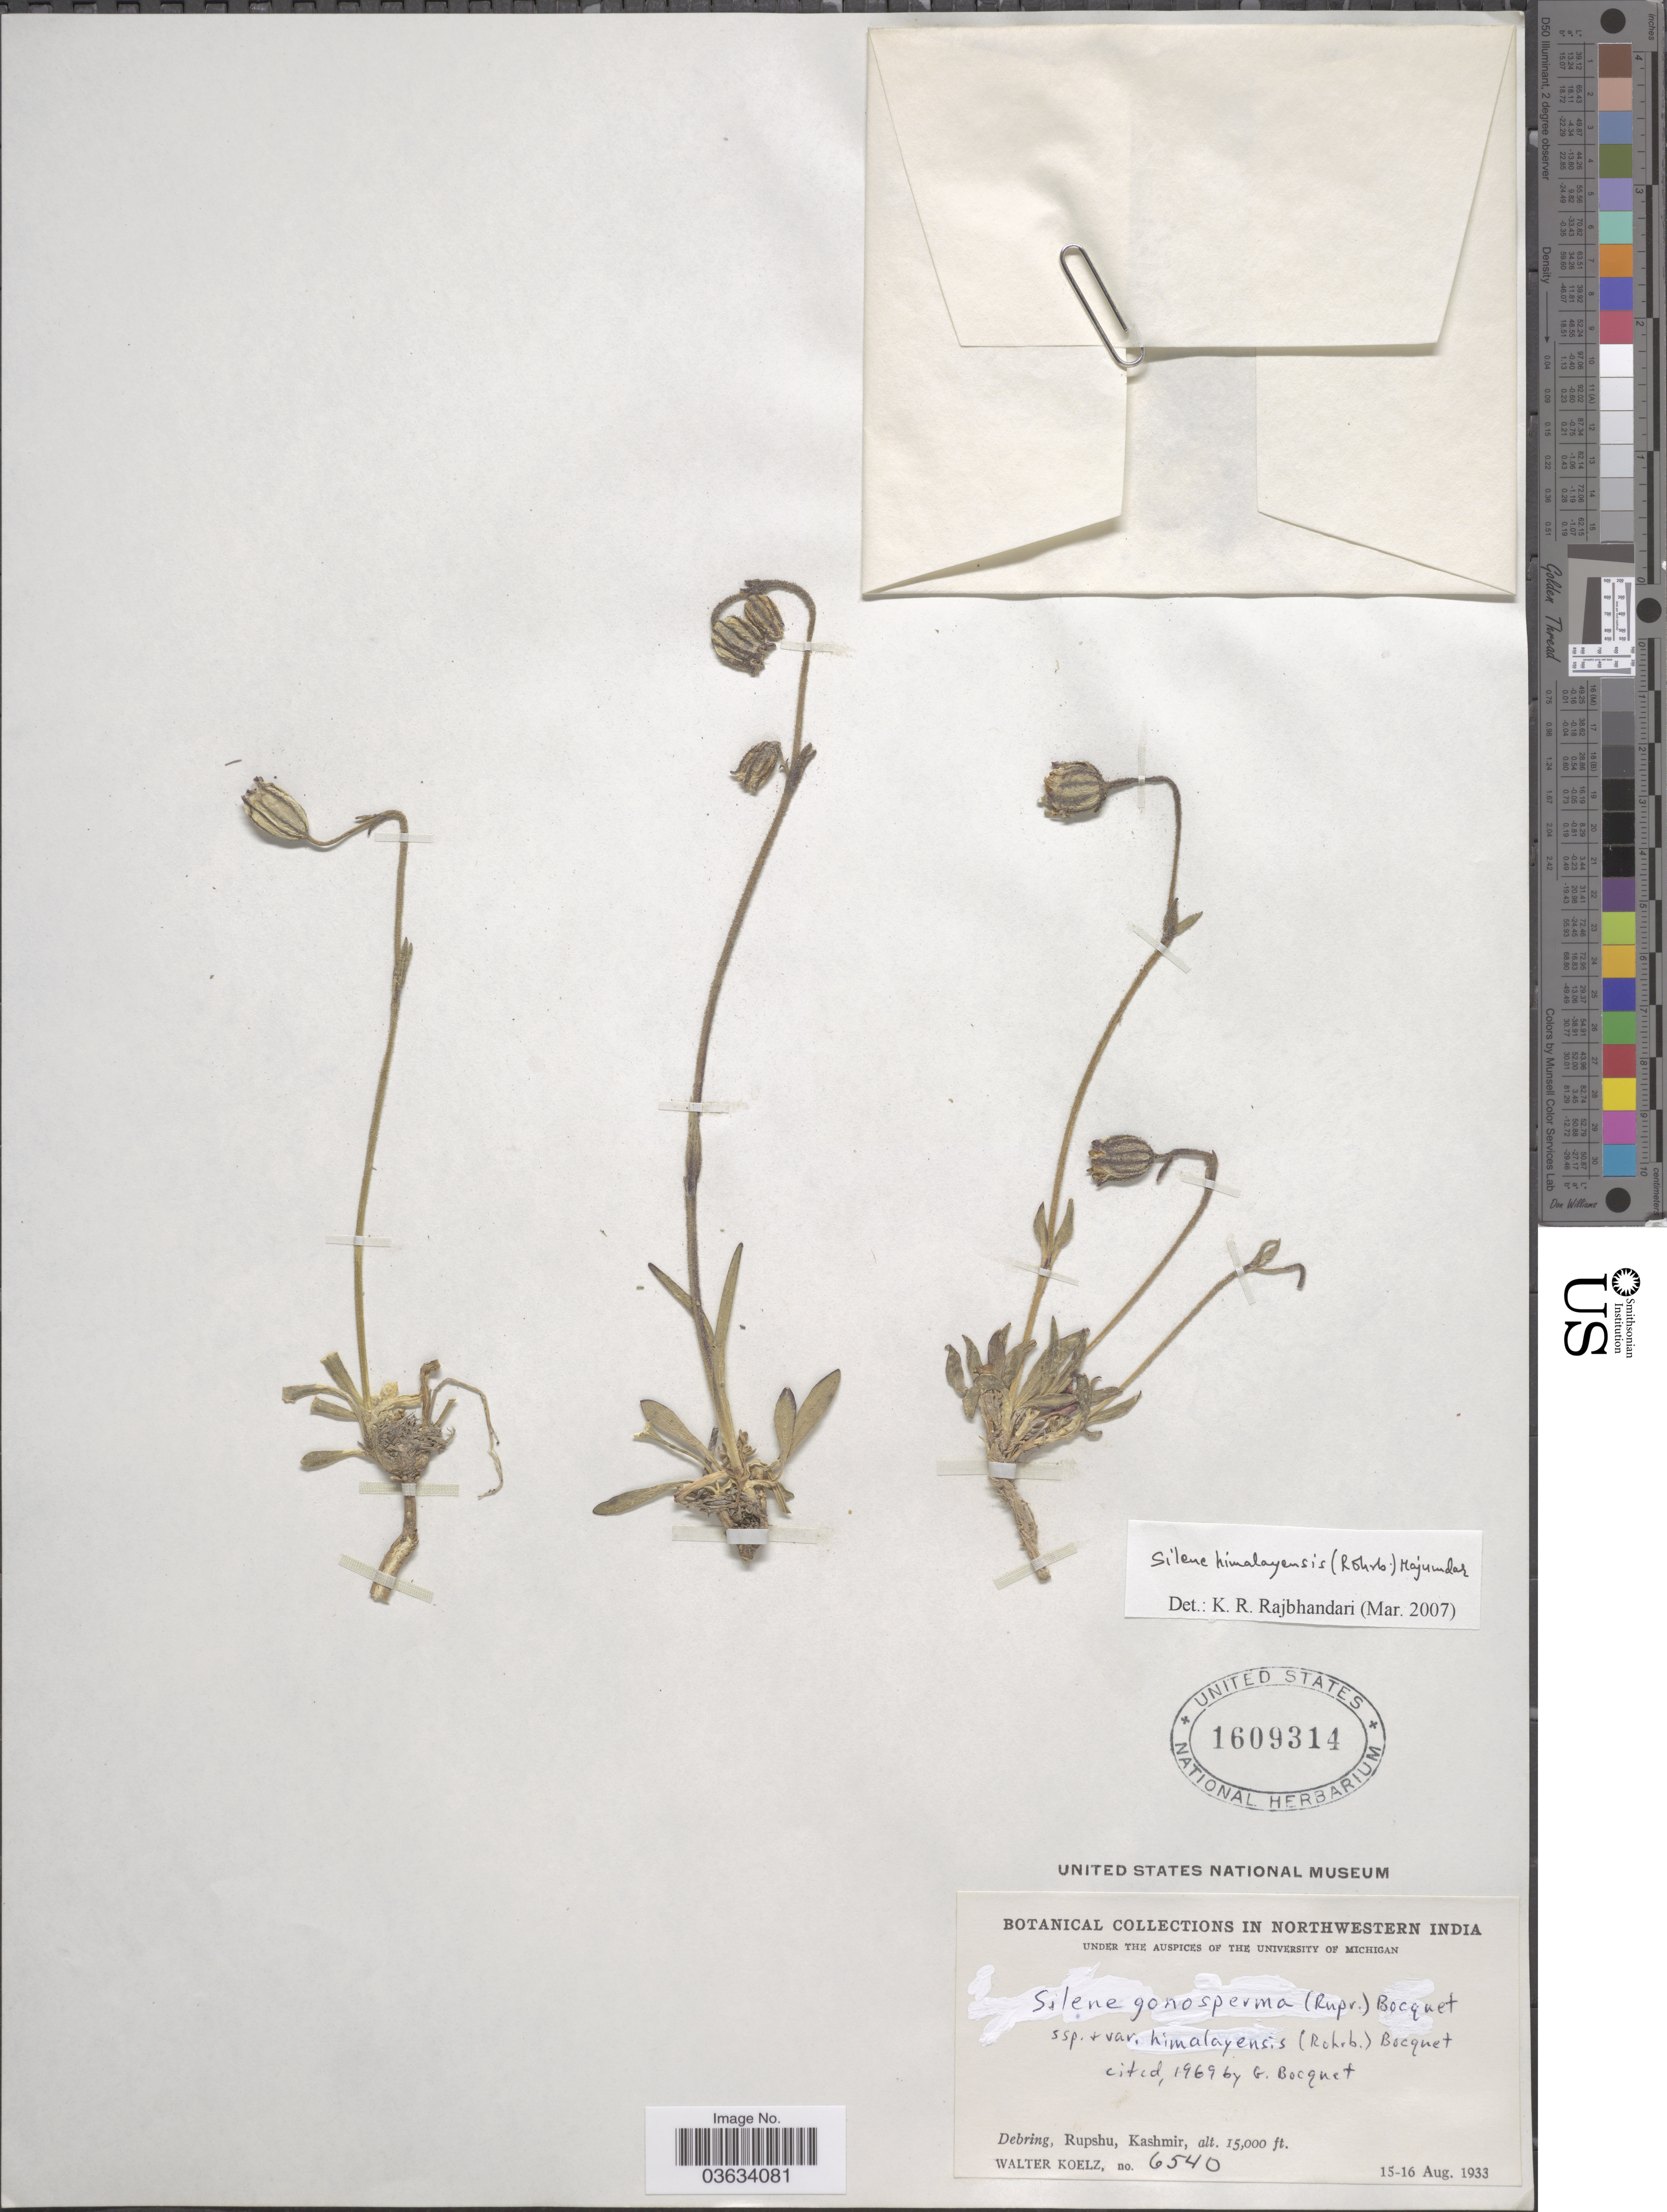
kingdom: Plantae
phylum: Tracheophyta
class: Magnoliopsida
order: Caryophyllales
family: Caryophyllaceae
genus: Silene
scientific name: Silene himalayensis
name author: (Rohrb.) Majumdar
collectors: W. N. Koelz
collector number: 6540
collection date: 1933-08-15/1933-08-16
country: India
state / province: Jammu and Kashmir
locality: Northwestern India. Debring, Rupshu, Kashmir.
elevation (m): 4572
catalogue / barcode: US 1609314